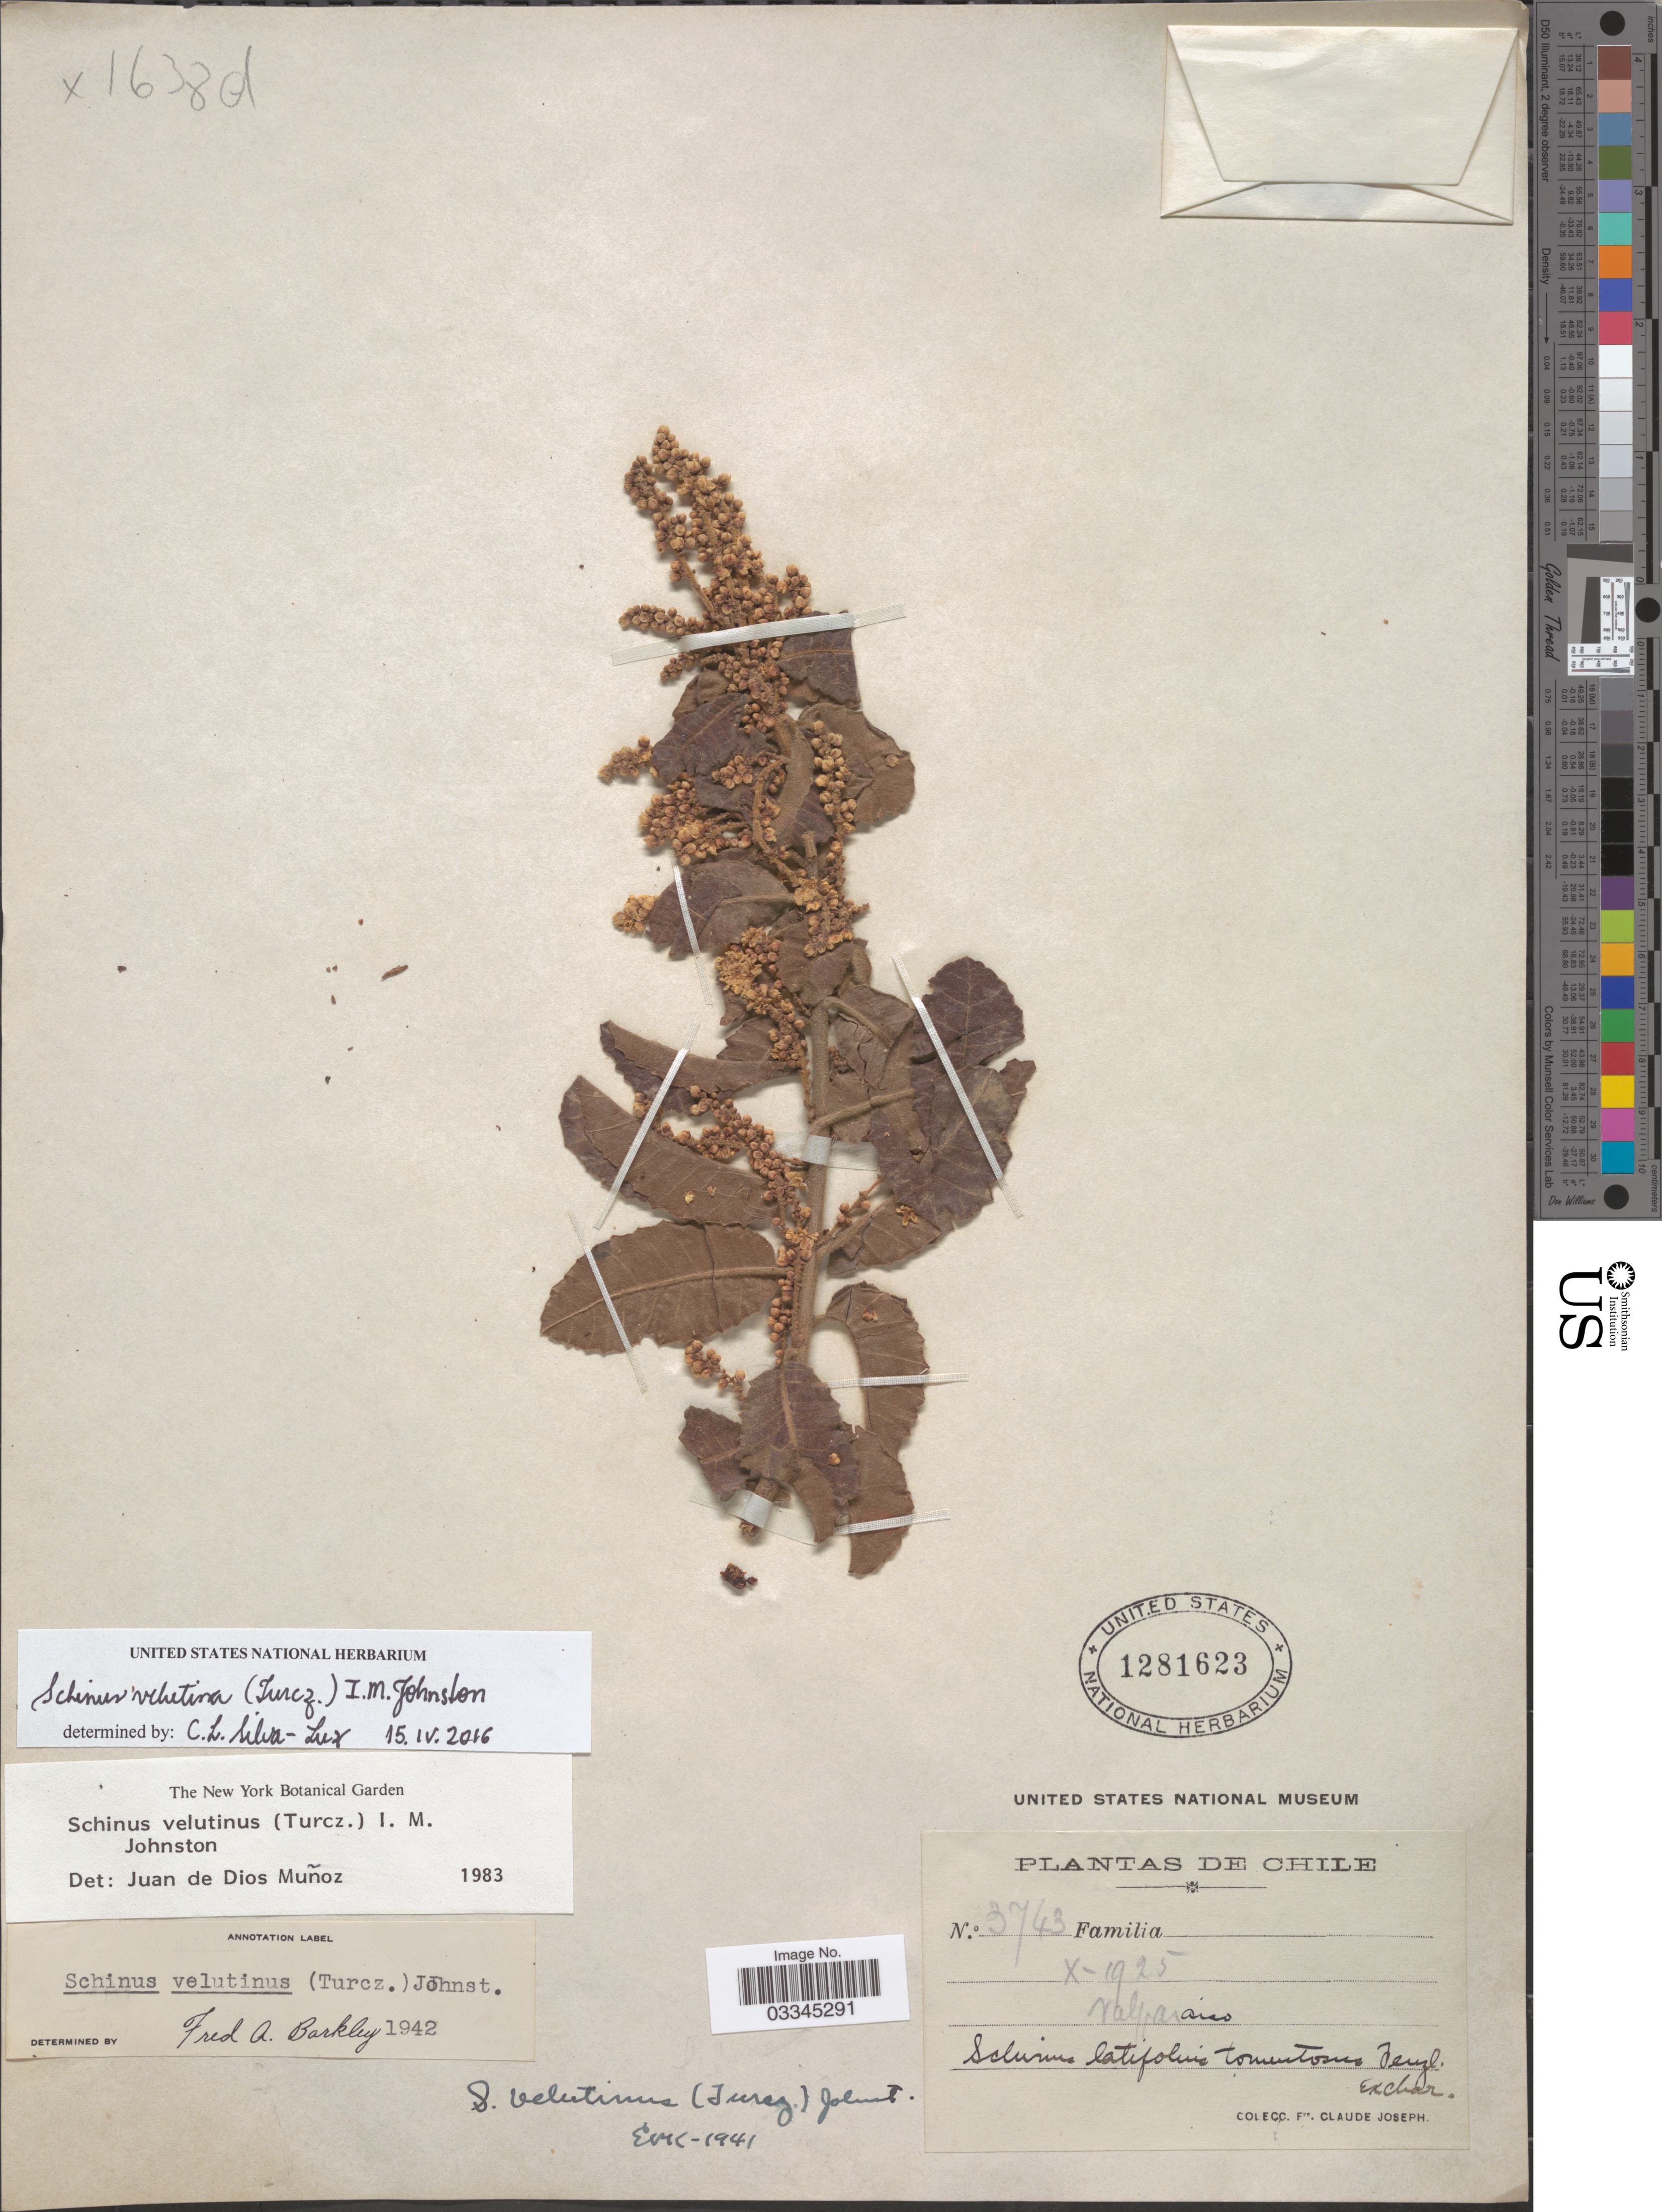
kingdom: Plantae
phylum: Tracheophyta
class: Magnoliopsida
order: Sapindales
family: Anacardiaceae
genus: Schinus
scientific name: Schinus velutina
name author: (Turcz.) I.M. Johnst.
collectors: Bro. Claude-Joseph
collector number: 3743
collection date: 1925-10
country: Chile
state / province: Valparaíso (V)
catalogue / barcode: US 1281623